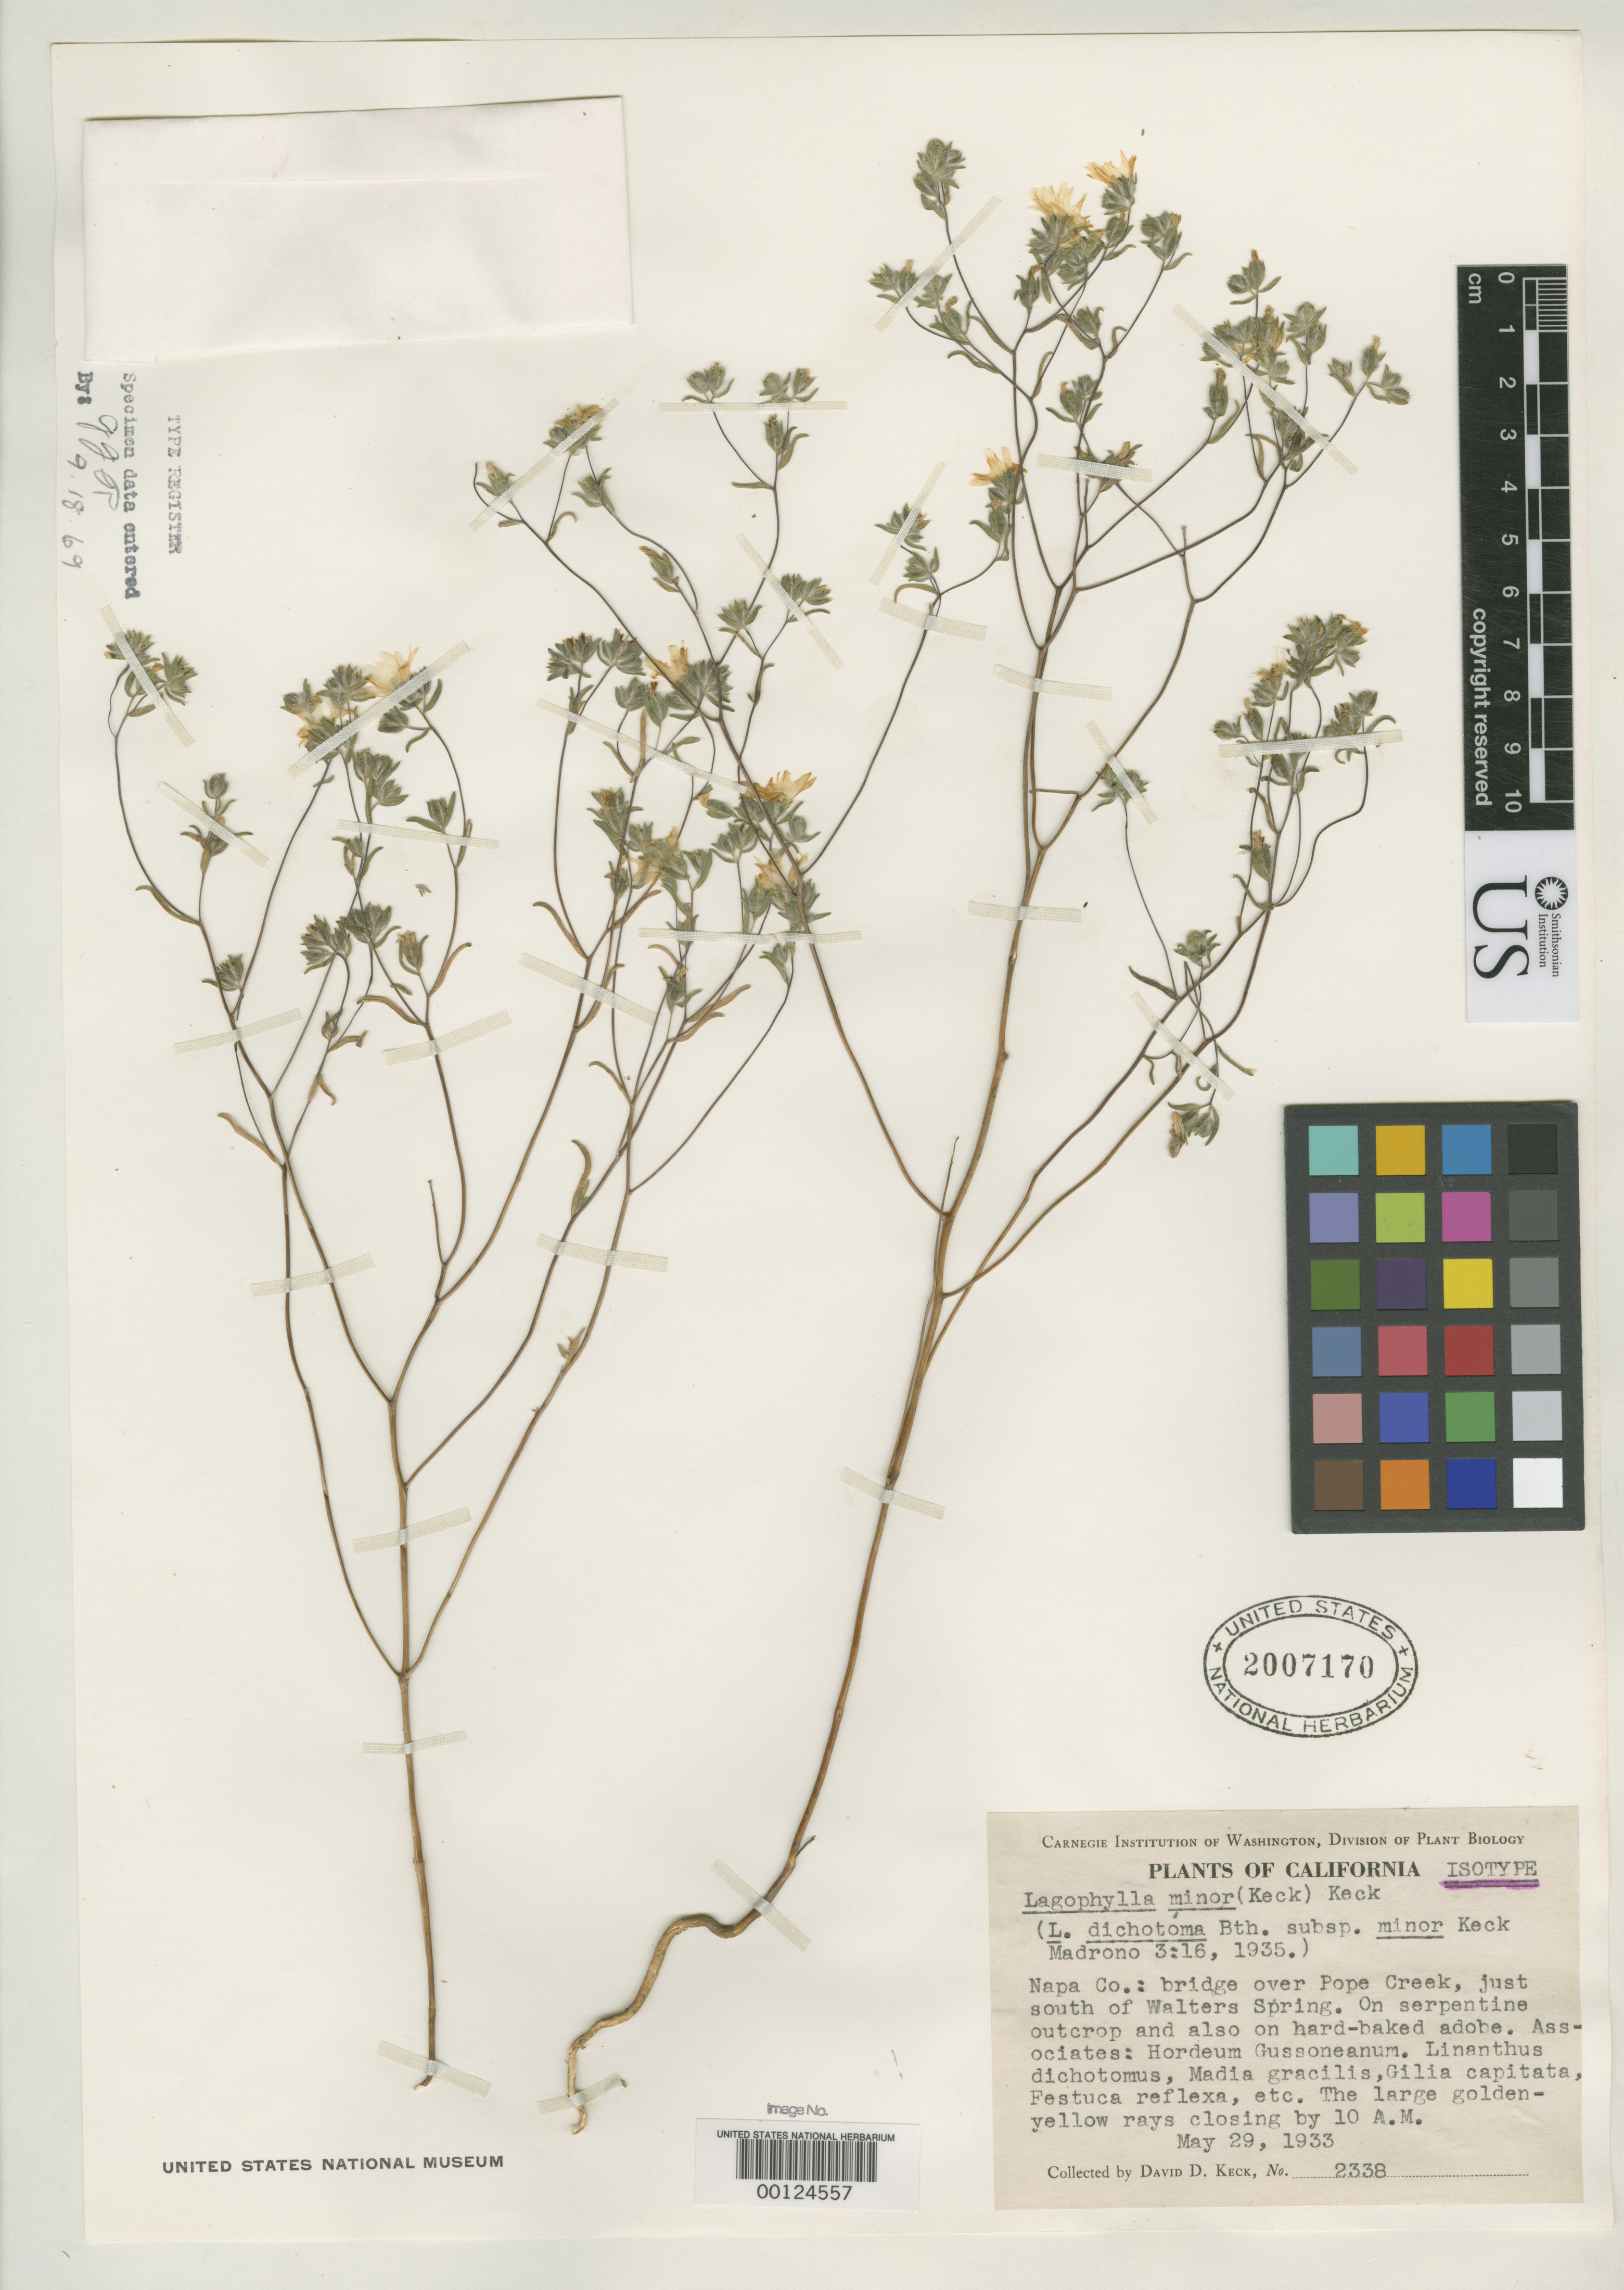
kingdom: Plantae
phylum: Tracheophyta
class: Magnoliopsida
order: Asterales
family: Asteraceae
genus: Lagophylla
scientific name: Lagophylla dichotoma subsp. minor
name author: D.D. Keck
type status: Isotype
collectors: D. D. Keck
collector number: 2338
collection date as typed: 29 May 1935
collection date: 1935-05-29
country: United States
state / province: California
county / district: Napa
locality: Walters Spring.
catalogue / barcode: US 2007170